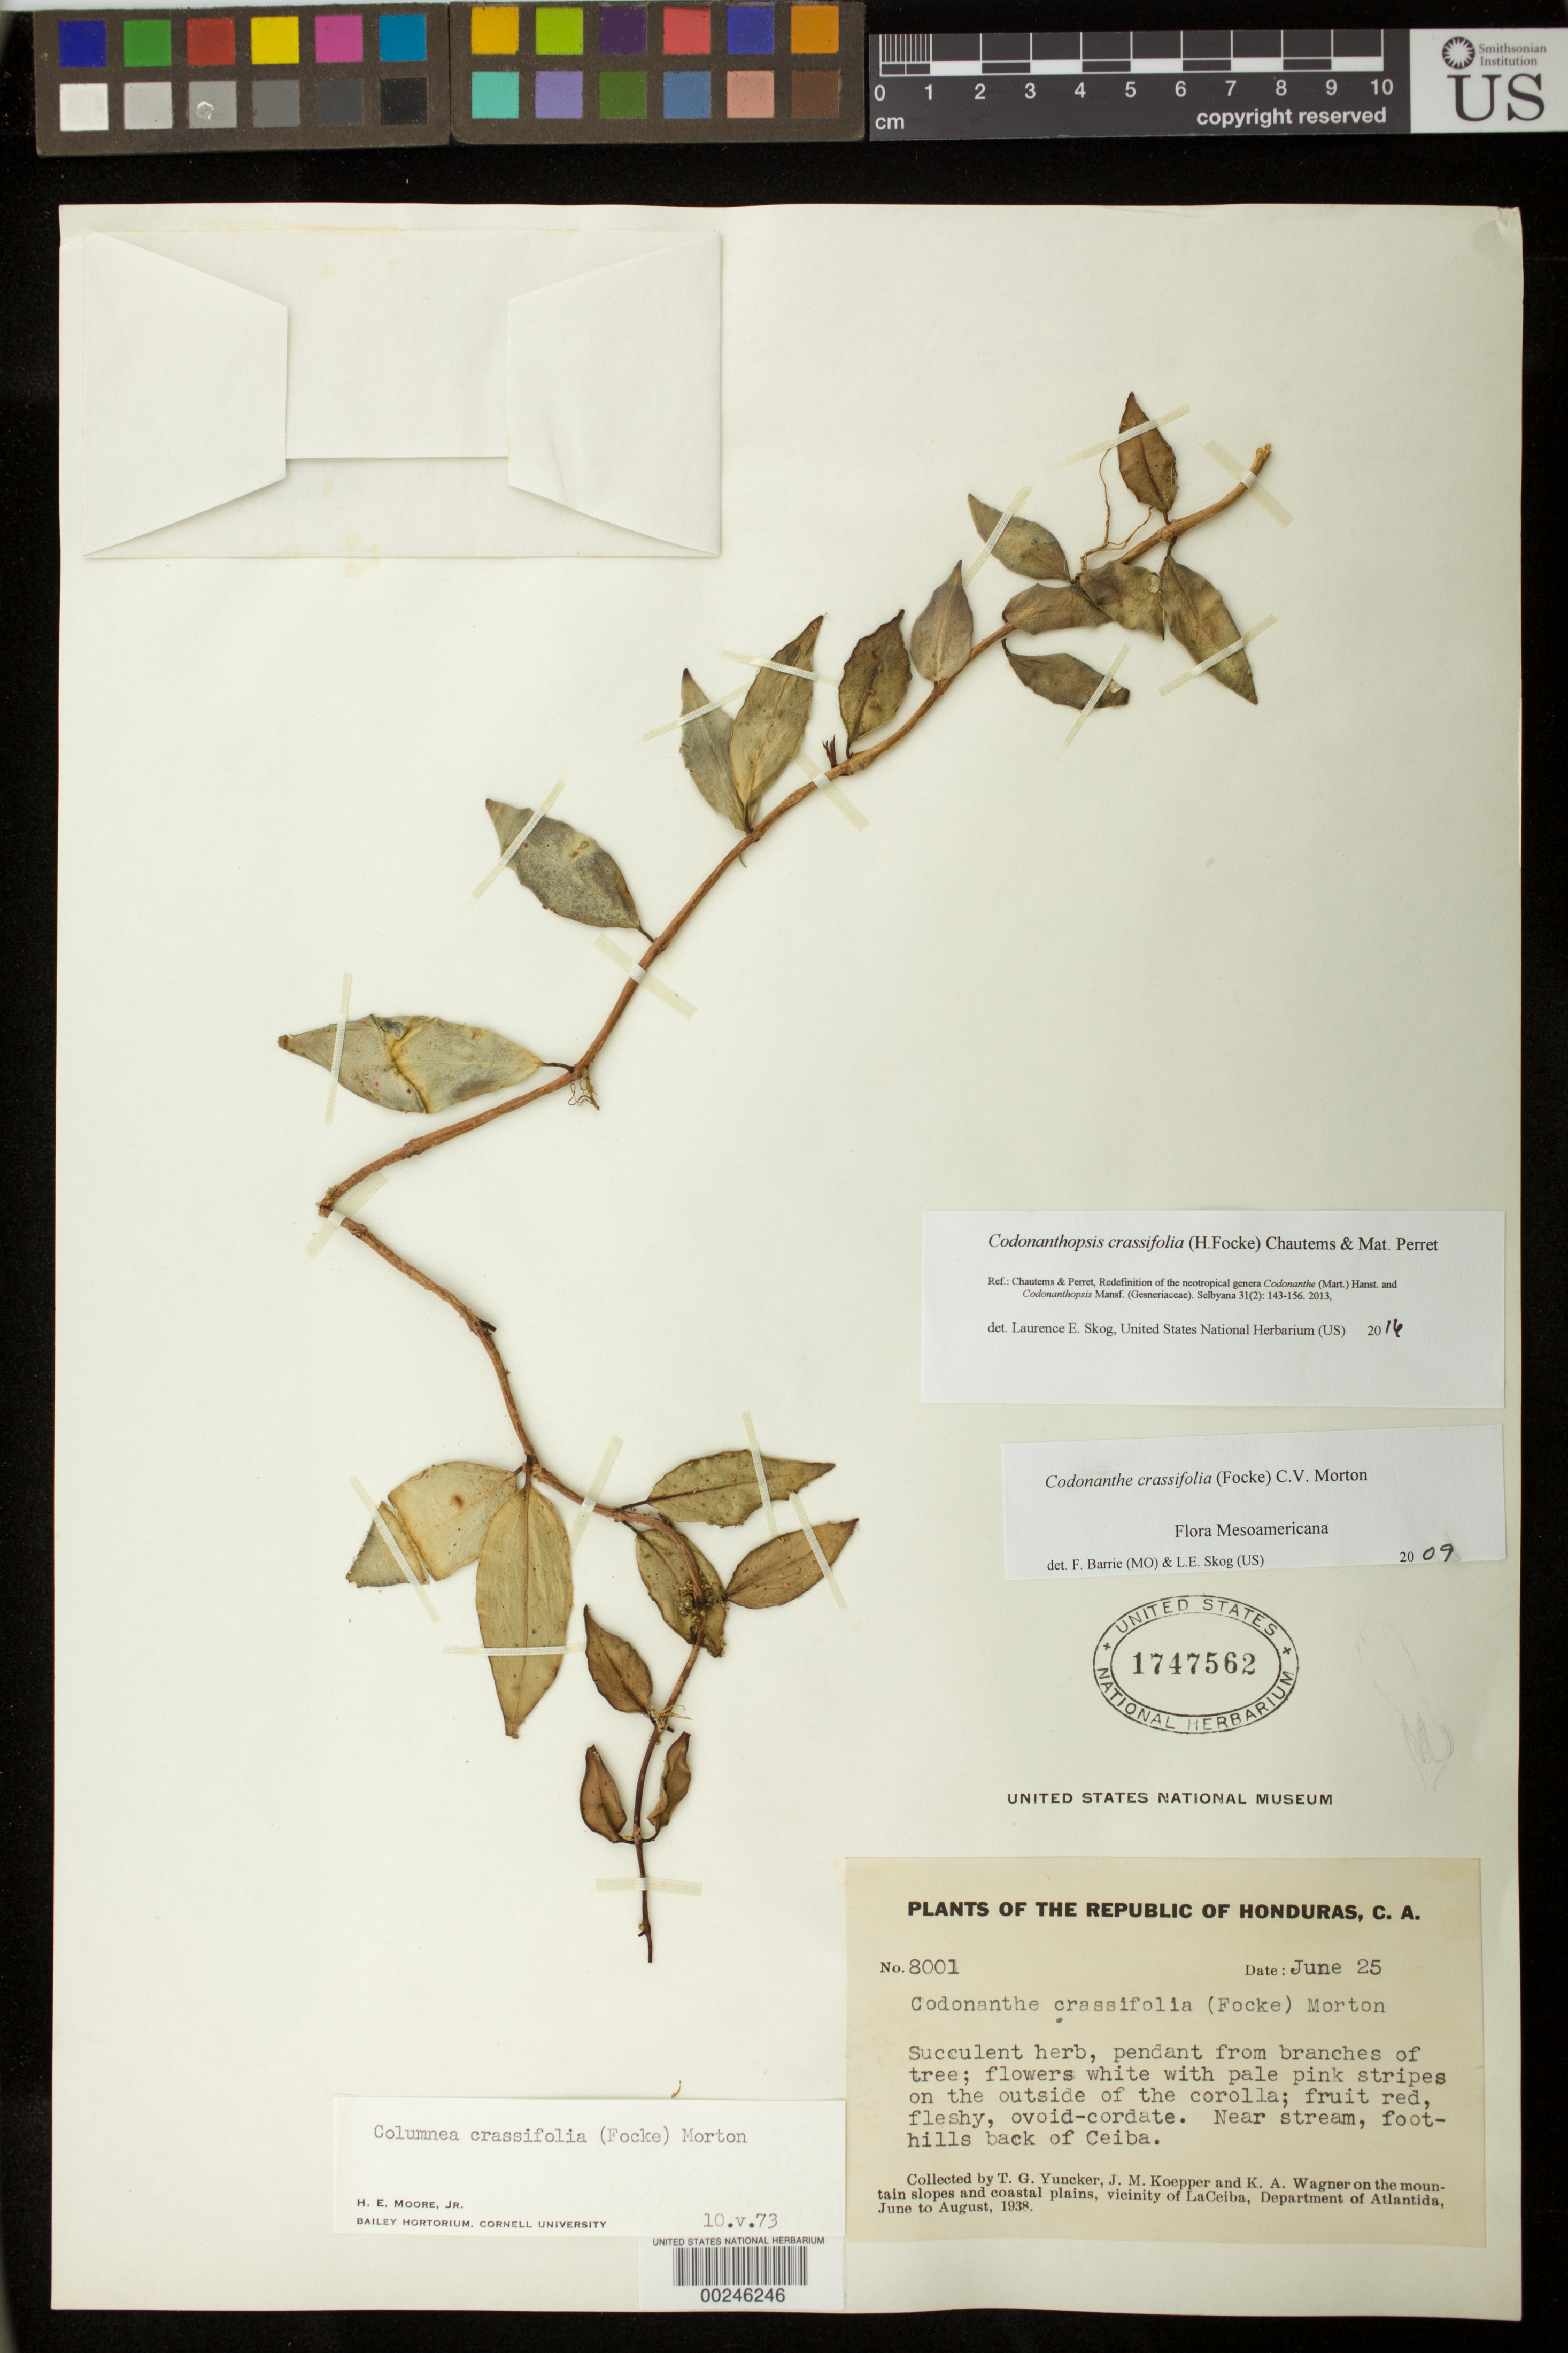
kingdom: Plantae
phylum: Tracheophyta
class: Magnoliopsida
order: Lamiales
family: Gesneriaceae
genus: Codonanthopsis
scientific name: Codonanthopsis crassifolia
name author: (H. Focke) Chautems & Mat.Perret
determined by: Skog, Laurence E.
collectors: T. G. Yuncker, J. M. Koepper & K. A. Wagner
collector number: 8001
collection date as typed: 25 Jun 1938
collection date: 1938-06-25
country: Honduras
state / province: Atlántida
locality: Vicinity of Laceiba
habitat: Mountain slopes and coastal plains; near stream, foothills back of Ceiba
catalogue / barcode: US 1747562